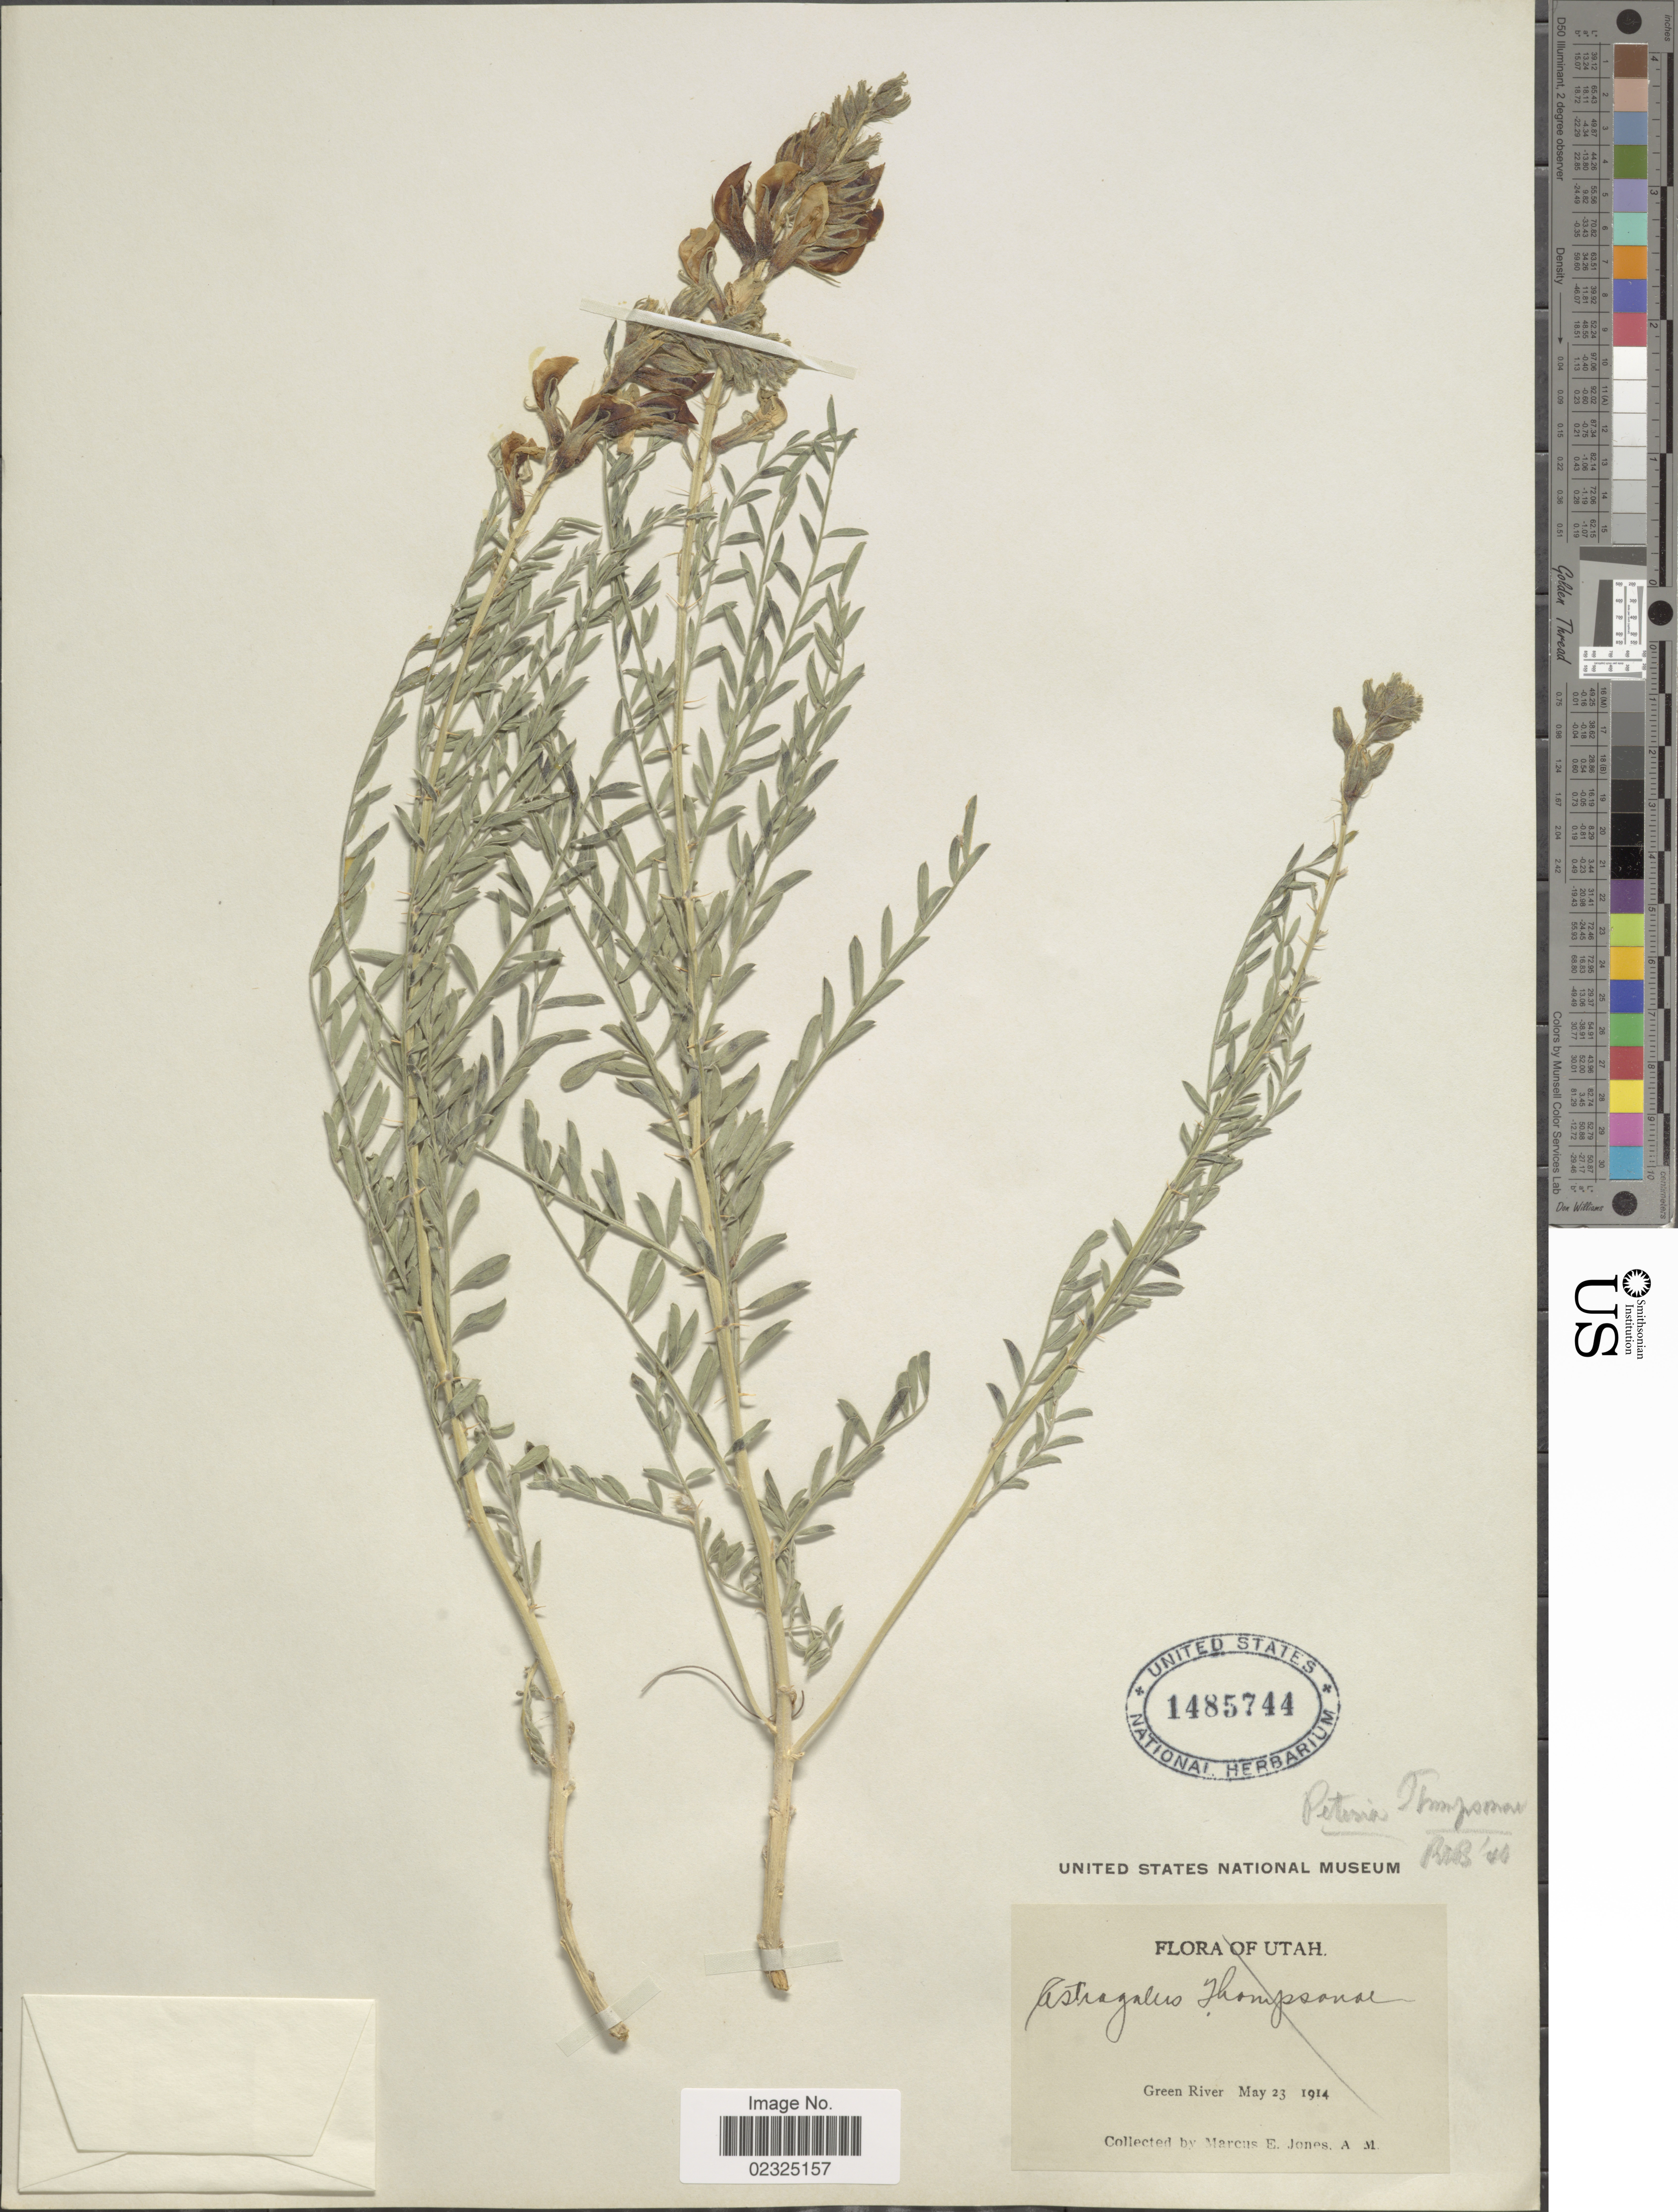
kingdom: Plantae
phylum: Tracheophyta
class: Magnoliopsida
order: Fabales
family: Fabaceae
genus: Peteria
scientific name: Peteria thompsonae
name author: S. Watson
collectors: M. E. Jones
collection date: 1914-05-23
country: United States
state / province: Utah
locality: Green River.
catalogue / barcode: US 1485744